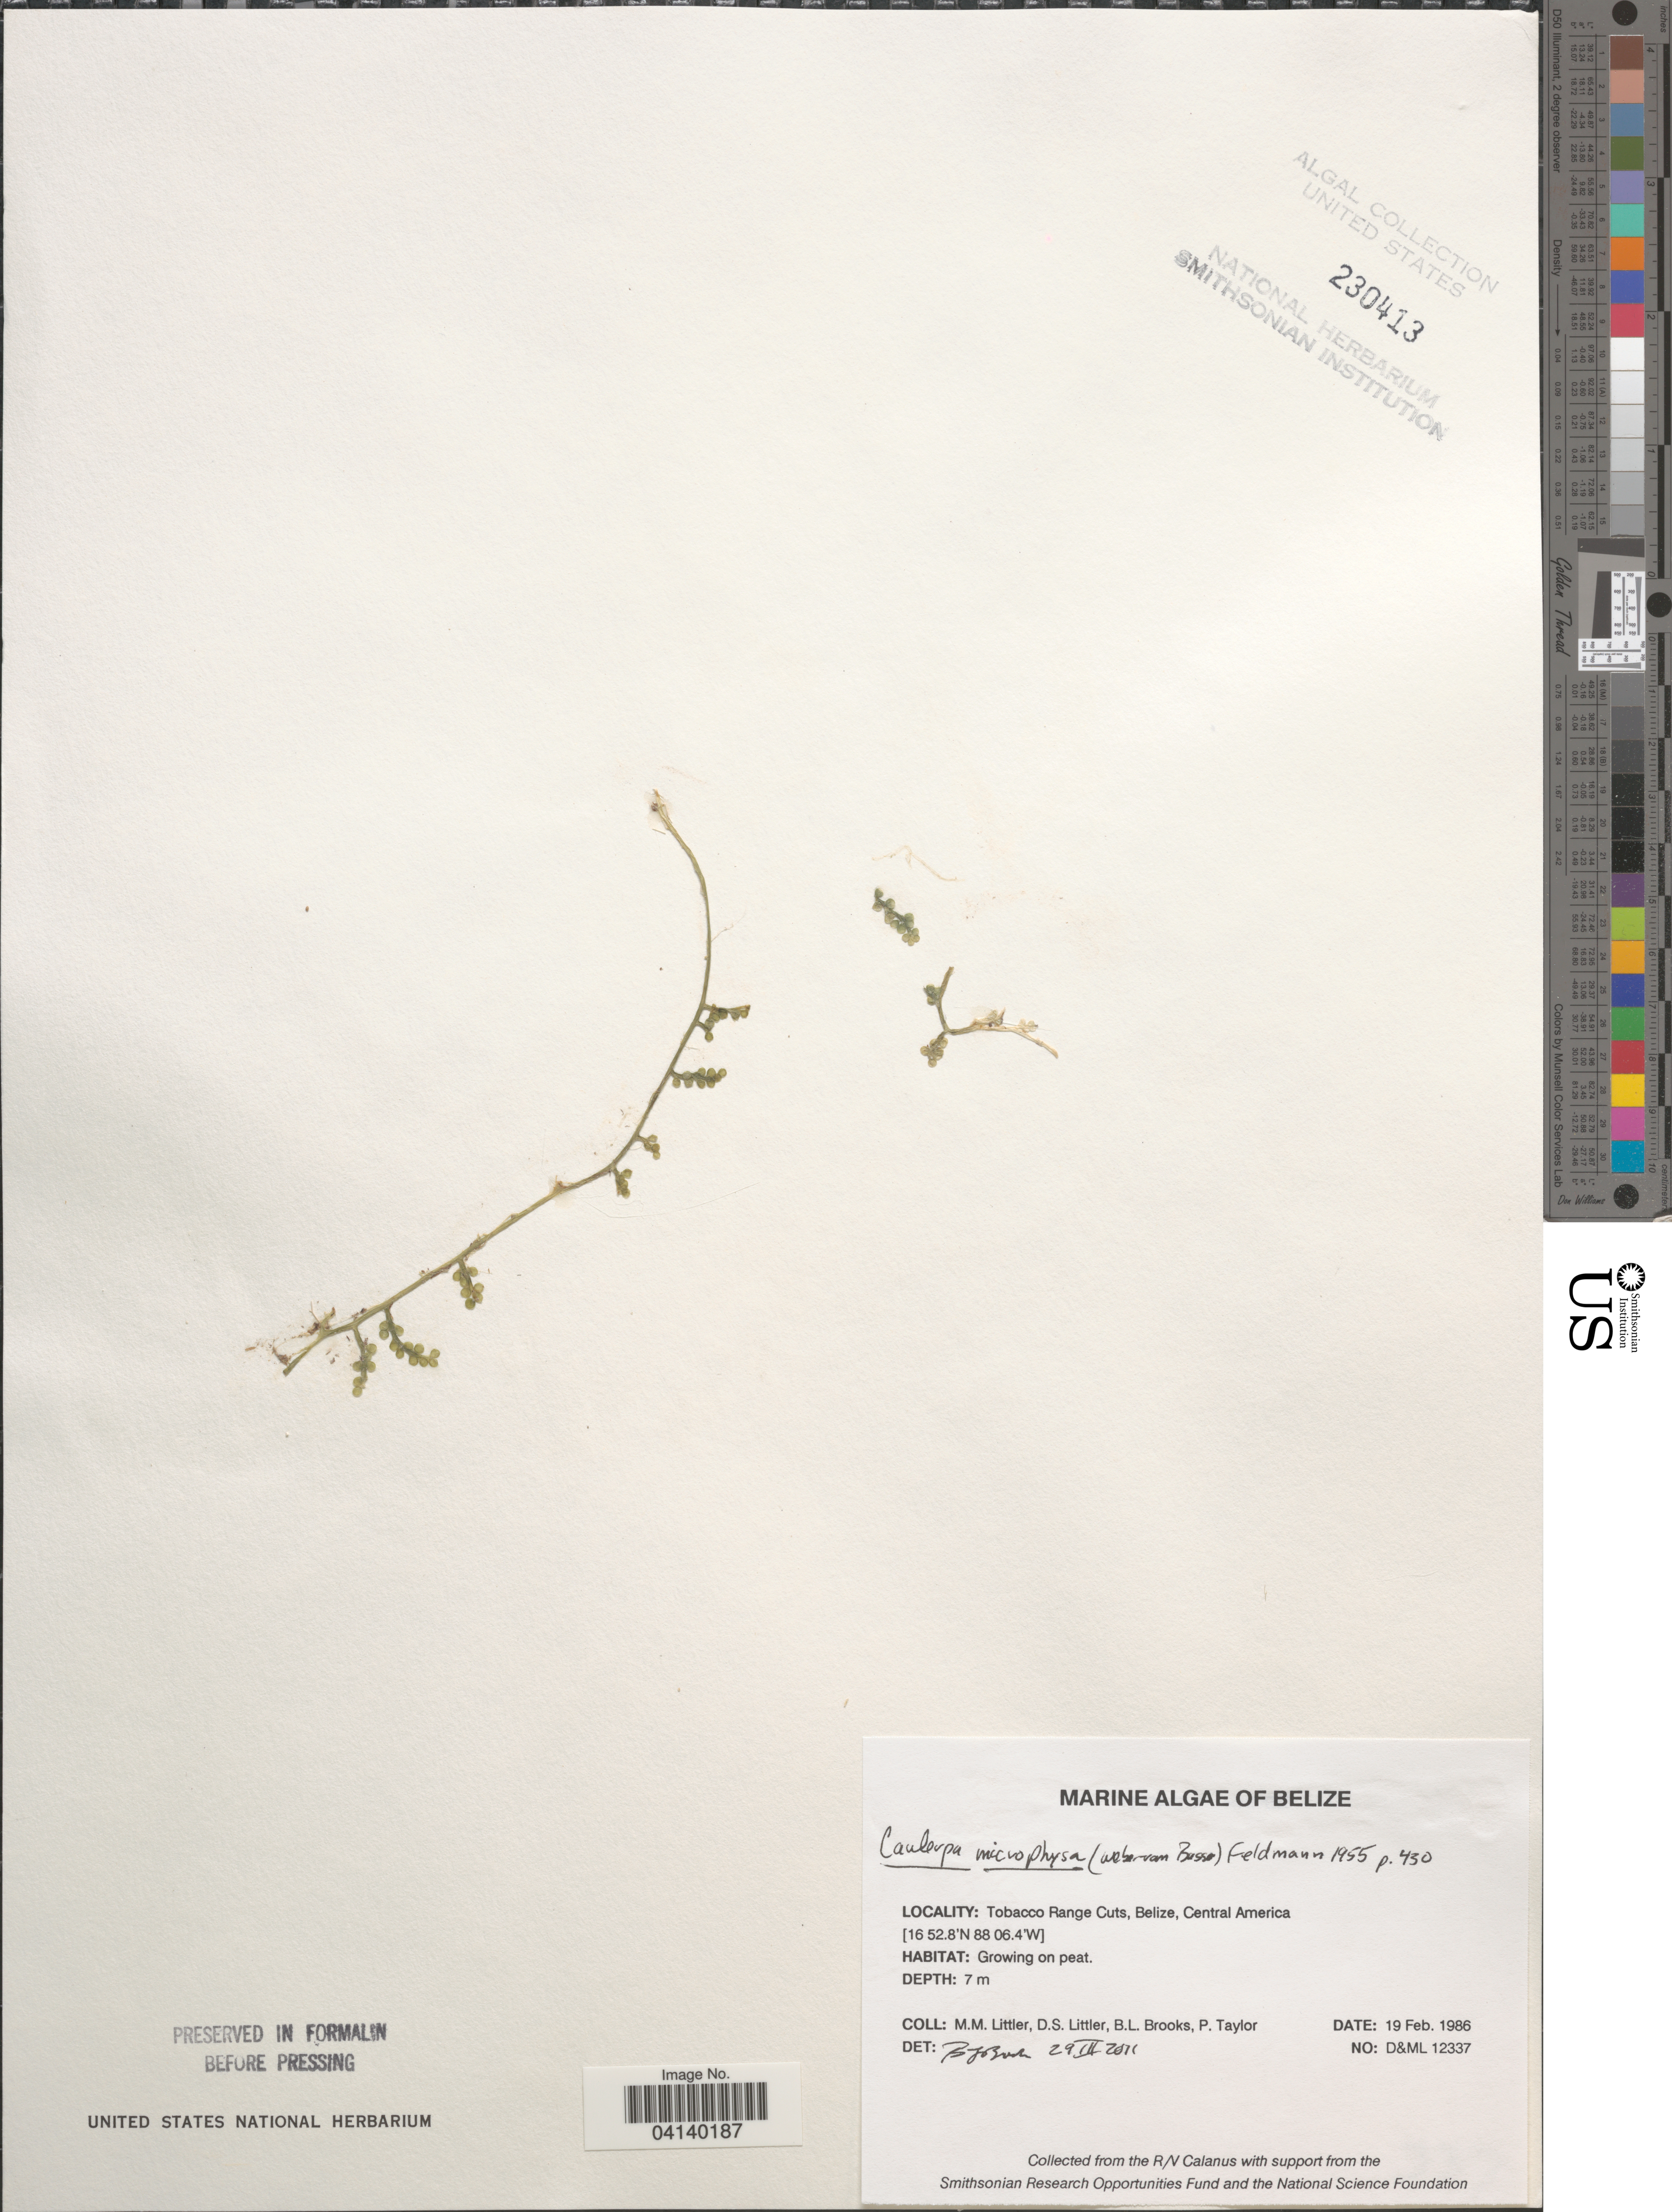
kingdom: Plantae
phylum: Chlorophyta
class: Ulvophyceae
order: Bryopsidales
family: Caulerpaceae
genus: Caulerpa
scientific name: Caulerpa microphysa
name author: (Weber Bosse) Feldmann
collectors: D. S. Littler, B. Brooks & P. Taylor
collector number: D&ML12337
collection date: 1986-02-19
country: Belize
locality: Tobacco Range Cuts.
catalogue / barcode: US 230413